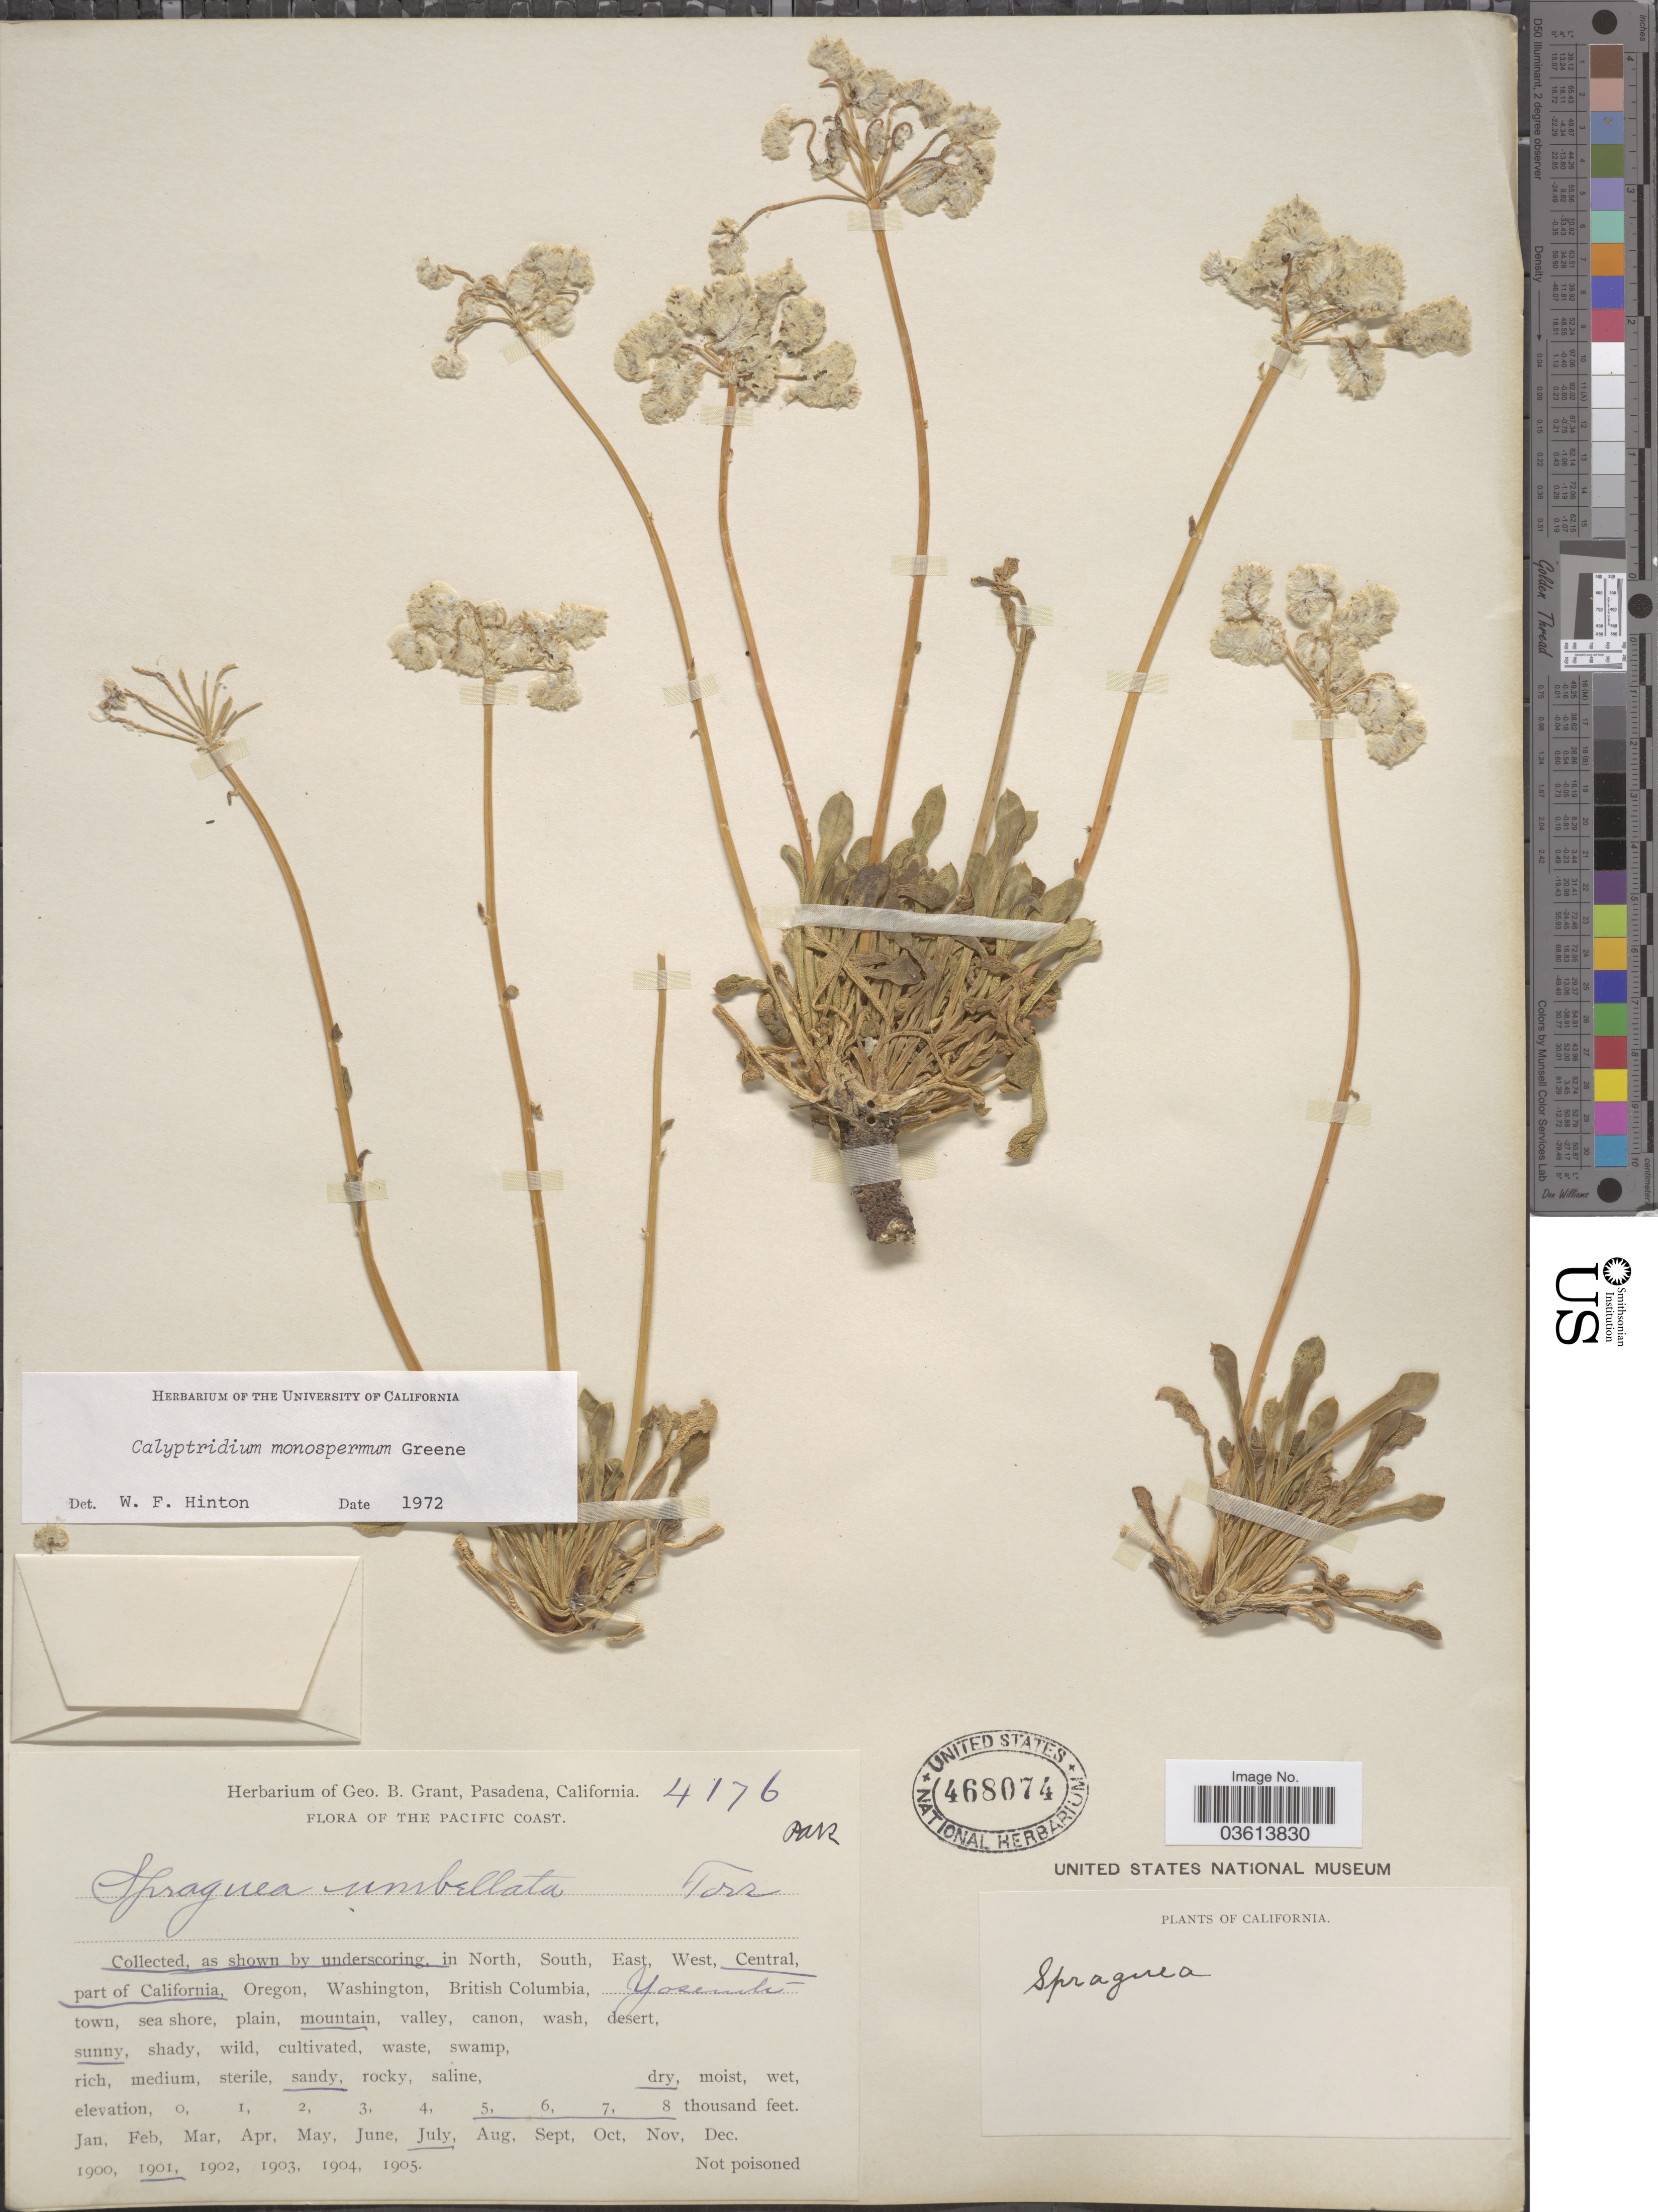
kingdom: Plantae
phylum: Tracheophyta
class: Magnoliopsida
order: Caryophyllales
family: Montiaceae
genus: Calyptridium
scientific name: Calyptridium monospermum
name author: Greene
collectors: ex herb. Geo. B. Grant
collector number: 4176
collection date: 1901-07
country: United States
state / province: California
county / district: Mariposa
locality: Pacific Coast. Central part of California. Yosemite.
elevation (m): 1524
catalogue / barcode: US 468074